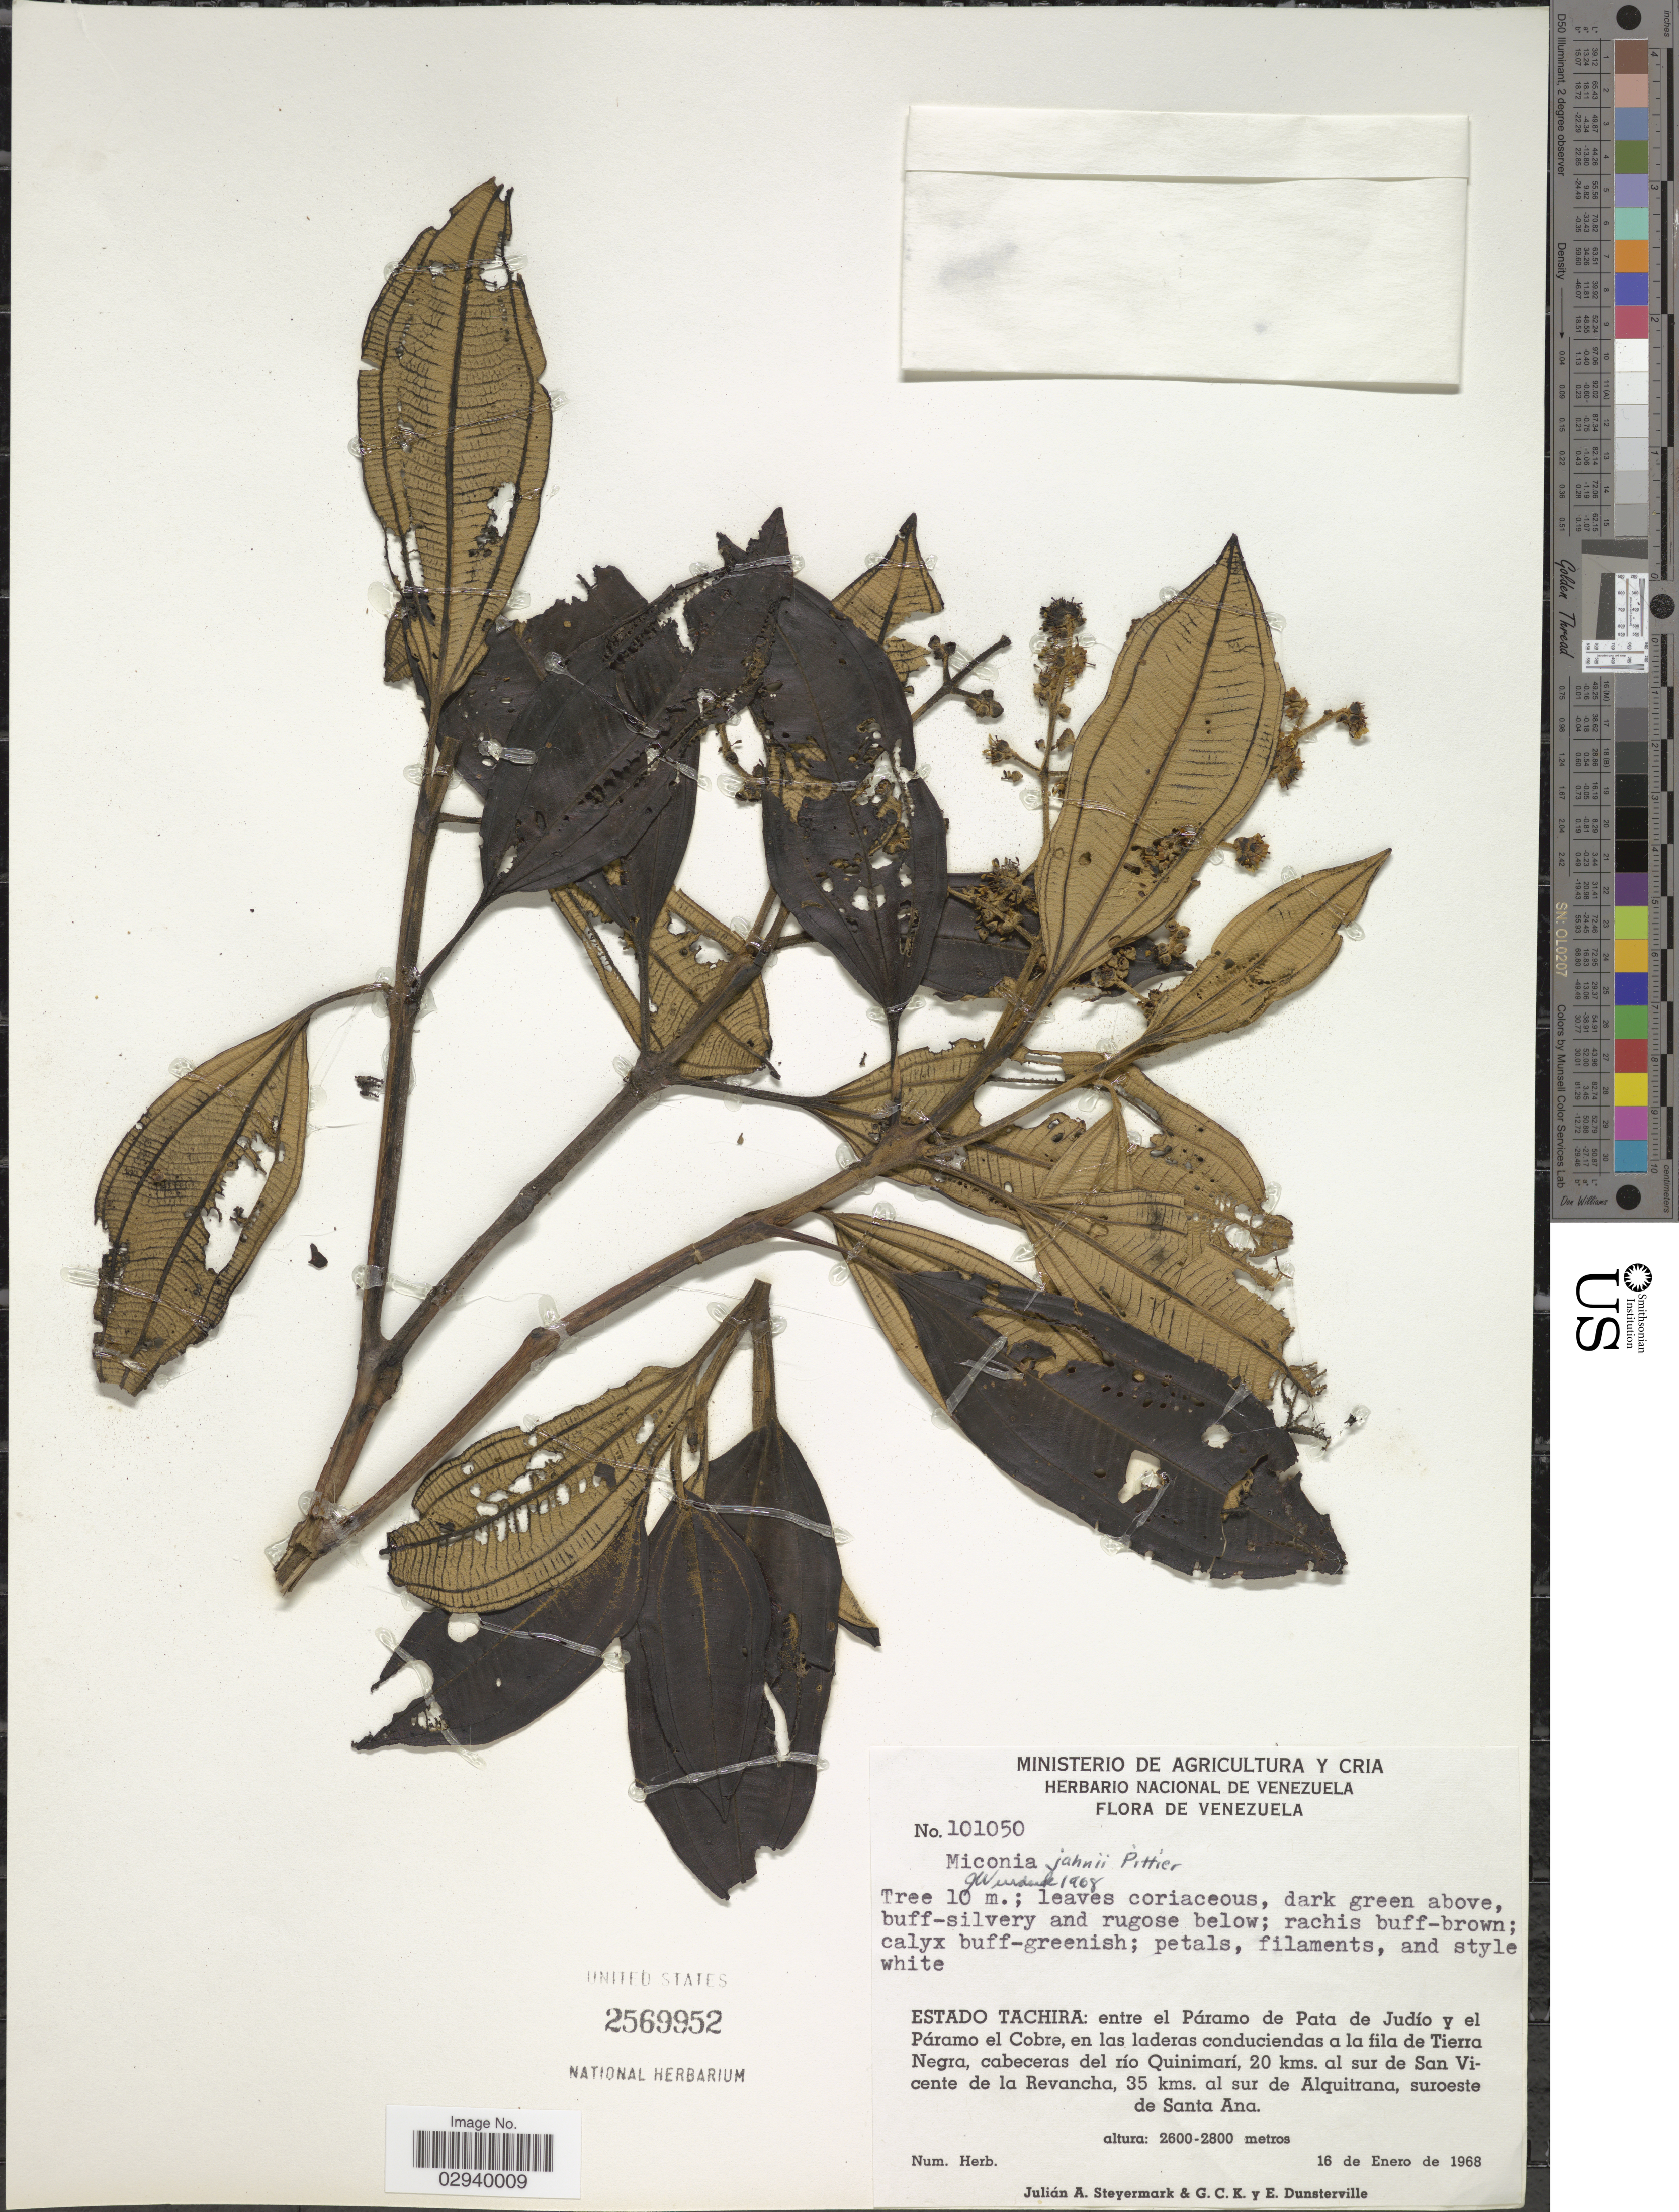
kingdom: Plantae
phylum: Tracheophyta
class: Magnoliopsida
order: Myrtales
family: Melastomataceae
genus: Miconia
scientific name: Miconia jahnii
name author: Pittier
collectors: J. Steyermark, G. C. K. Dunsterville & E. Dunsterville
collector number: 101050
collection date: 1968-01-16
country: Venezuela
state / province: Tachira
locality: Entre el Páramo de Pata de Judío y el Páramo el Cobre, en las laderas conduciendas a la fila de Tierra Negra, cabeceras del río Quinimarí, 20 kms. al sur de San Vicente de la Revancha, 35 kms. al sur de Alquitrana, suroeste de Santa Ana.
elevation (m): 2600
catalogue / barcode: US 2569952